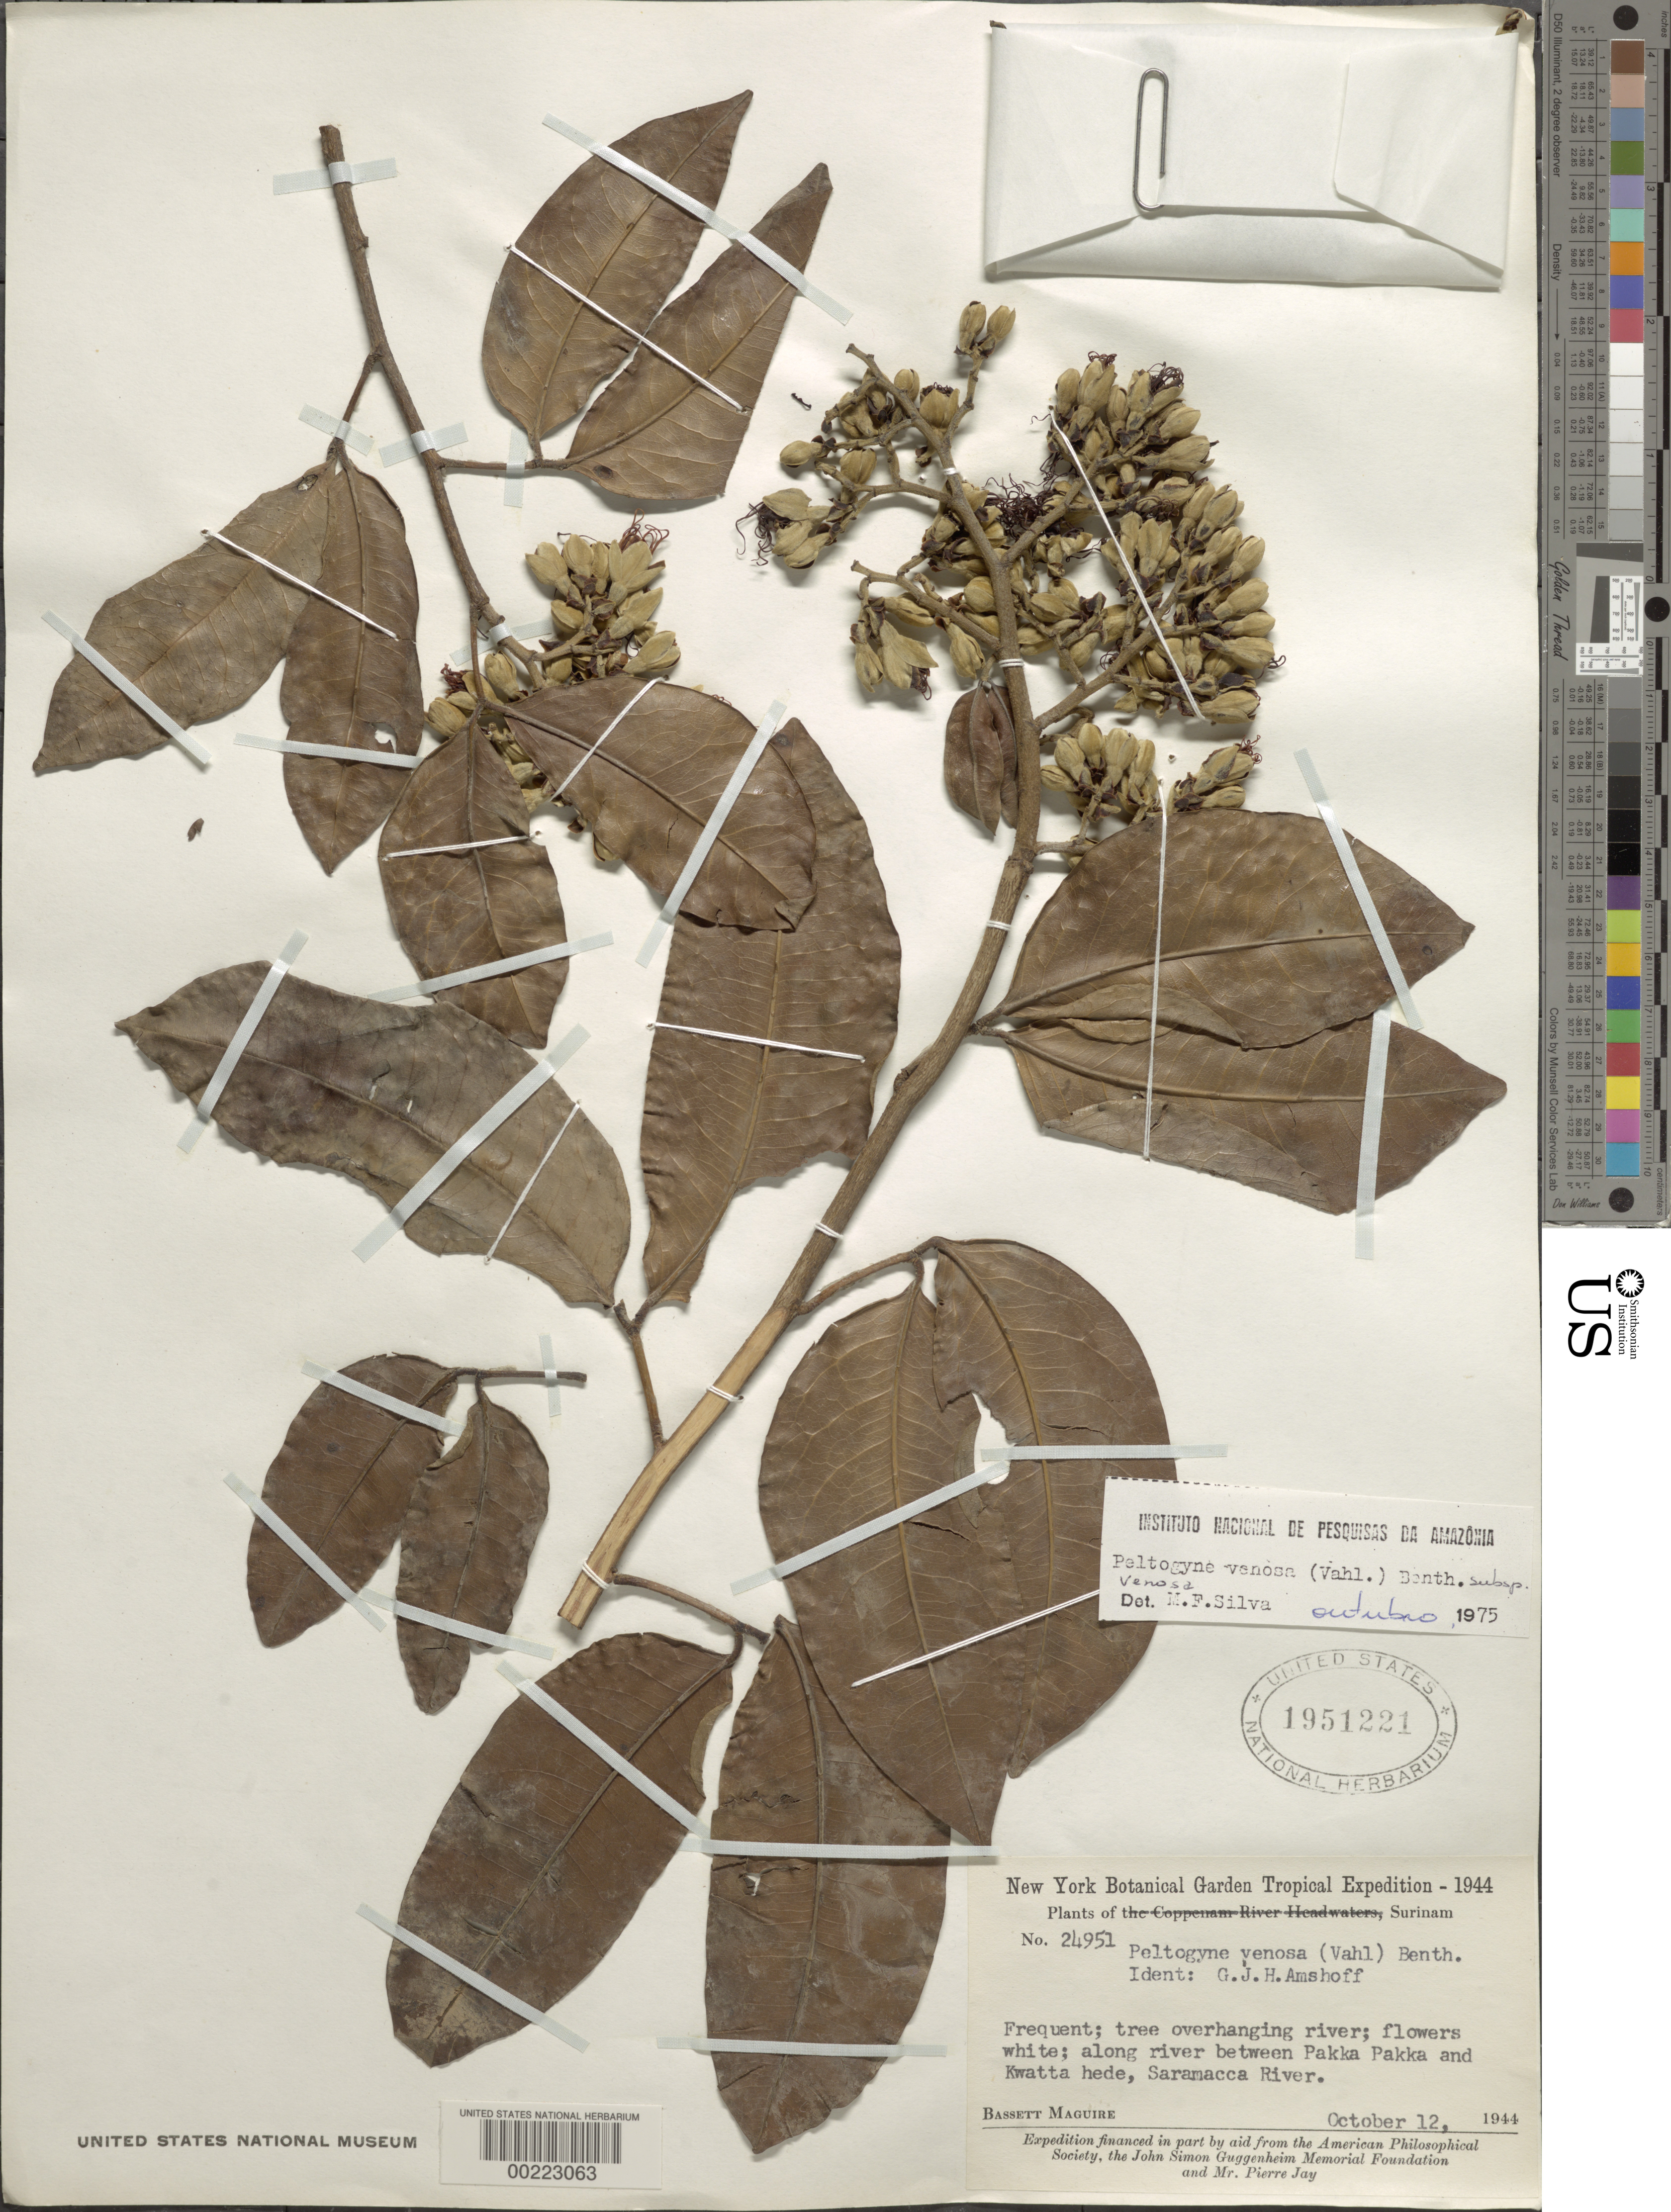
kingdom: Plantae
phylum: Tracheophyta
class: Magnoliopsida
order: Fabales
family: Fabaceae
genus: Peltogyne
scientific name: Peltogyne venosa subsp. venosa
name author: (Vahl) Benth.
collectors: B. Maguire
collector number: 24951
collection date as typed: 12 Oct 1944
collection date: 1944-10-12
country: Suriname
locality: Along river between pakka pakka and kwatta hede, saramacca river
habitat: Along river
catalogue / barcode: US 1951221